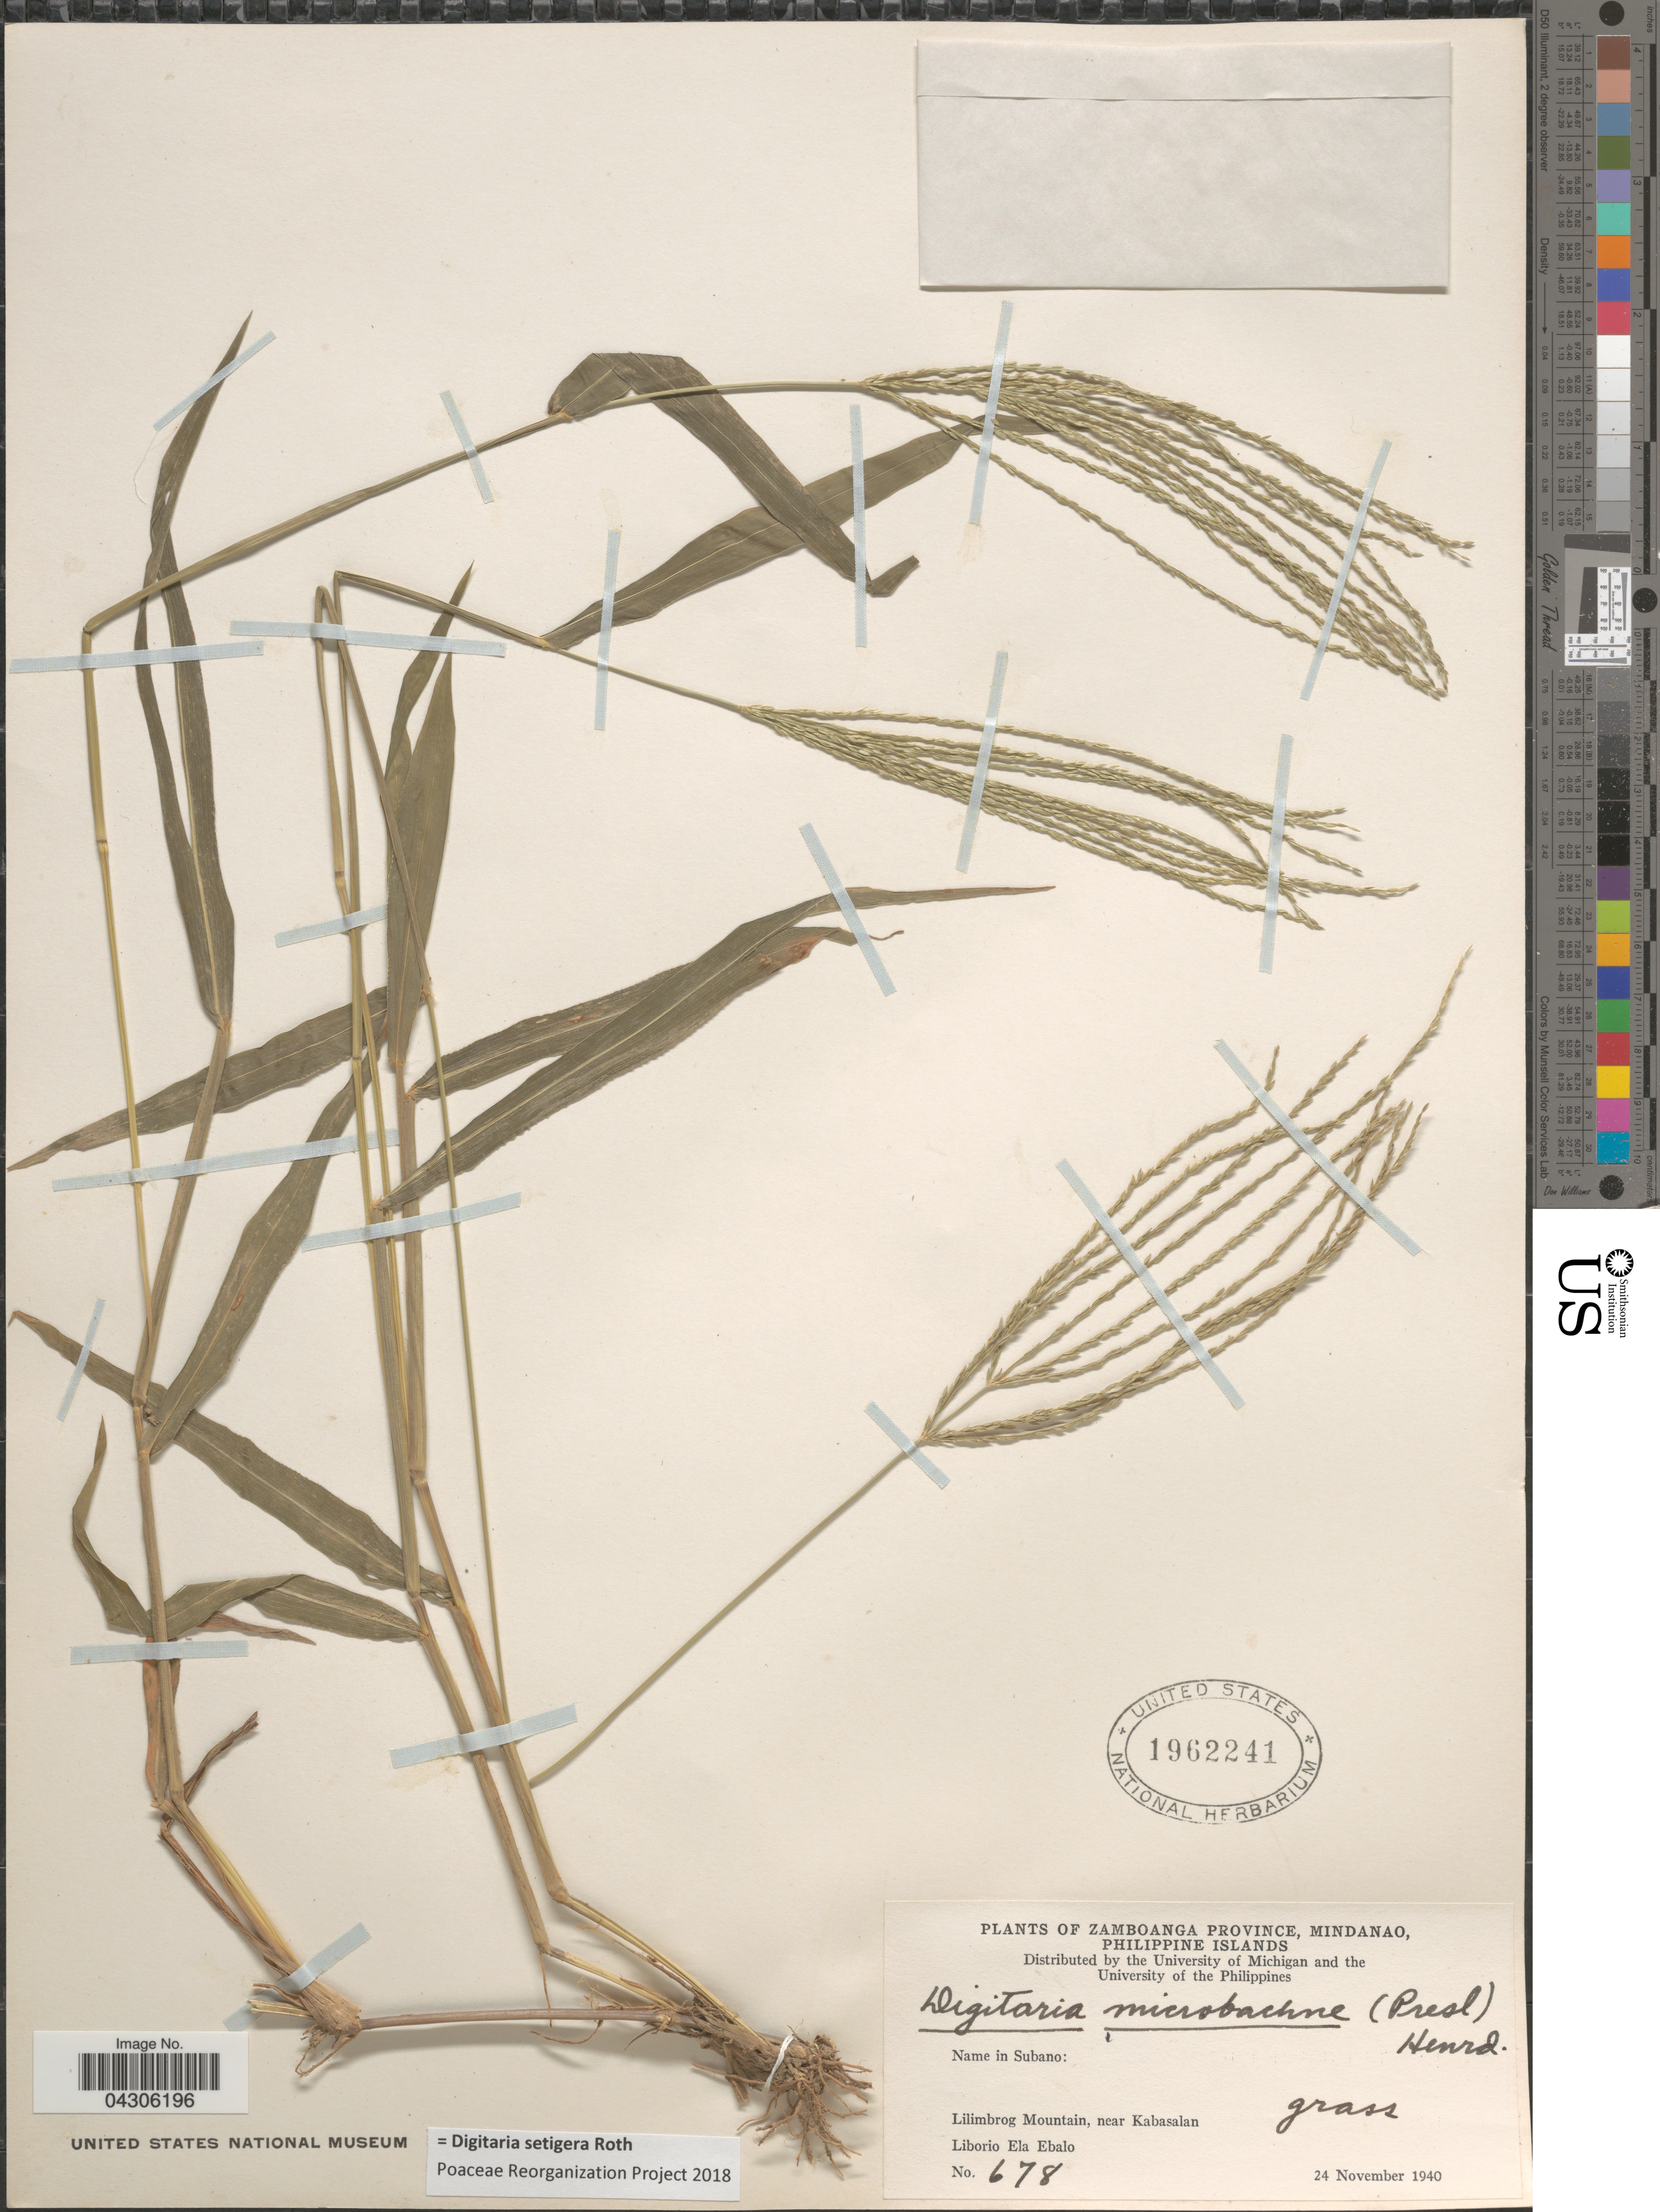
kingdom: Plantae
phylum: Tracheophyta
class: Liliopsida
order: Poales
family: Poaceae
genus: Digitaria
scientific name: Digitaria setigera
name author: Roth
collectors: L. Ebalo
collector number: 678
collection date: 1940-11-24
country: Philippines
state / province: Zamboanga Peninsula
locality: Zamboanga Province, Mindanao, Philippine Islands. Lilimbrog Mountain, near Kabasalan.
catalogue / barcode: US 1962241